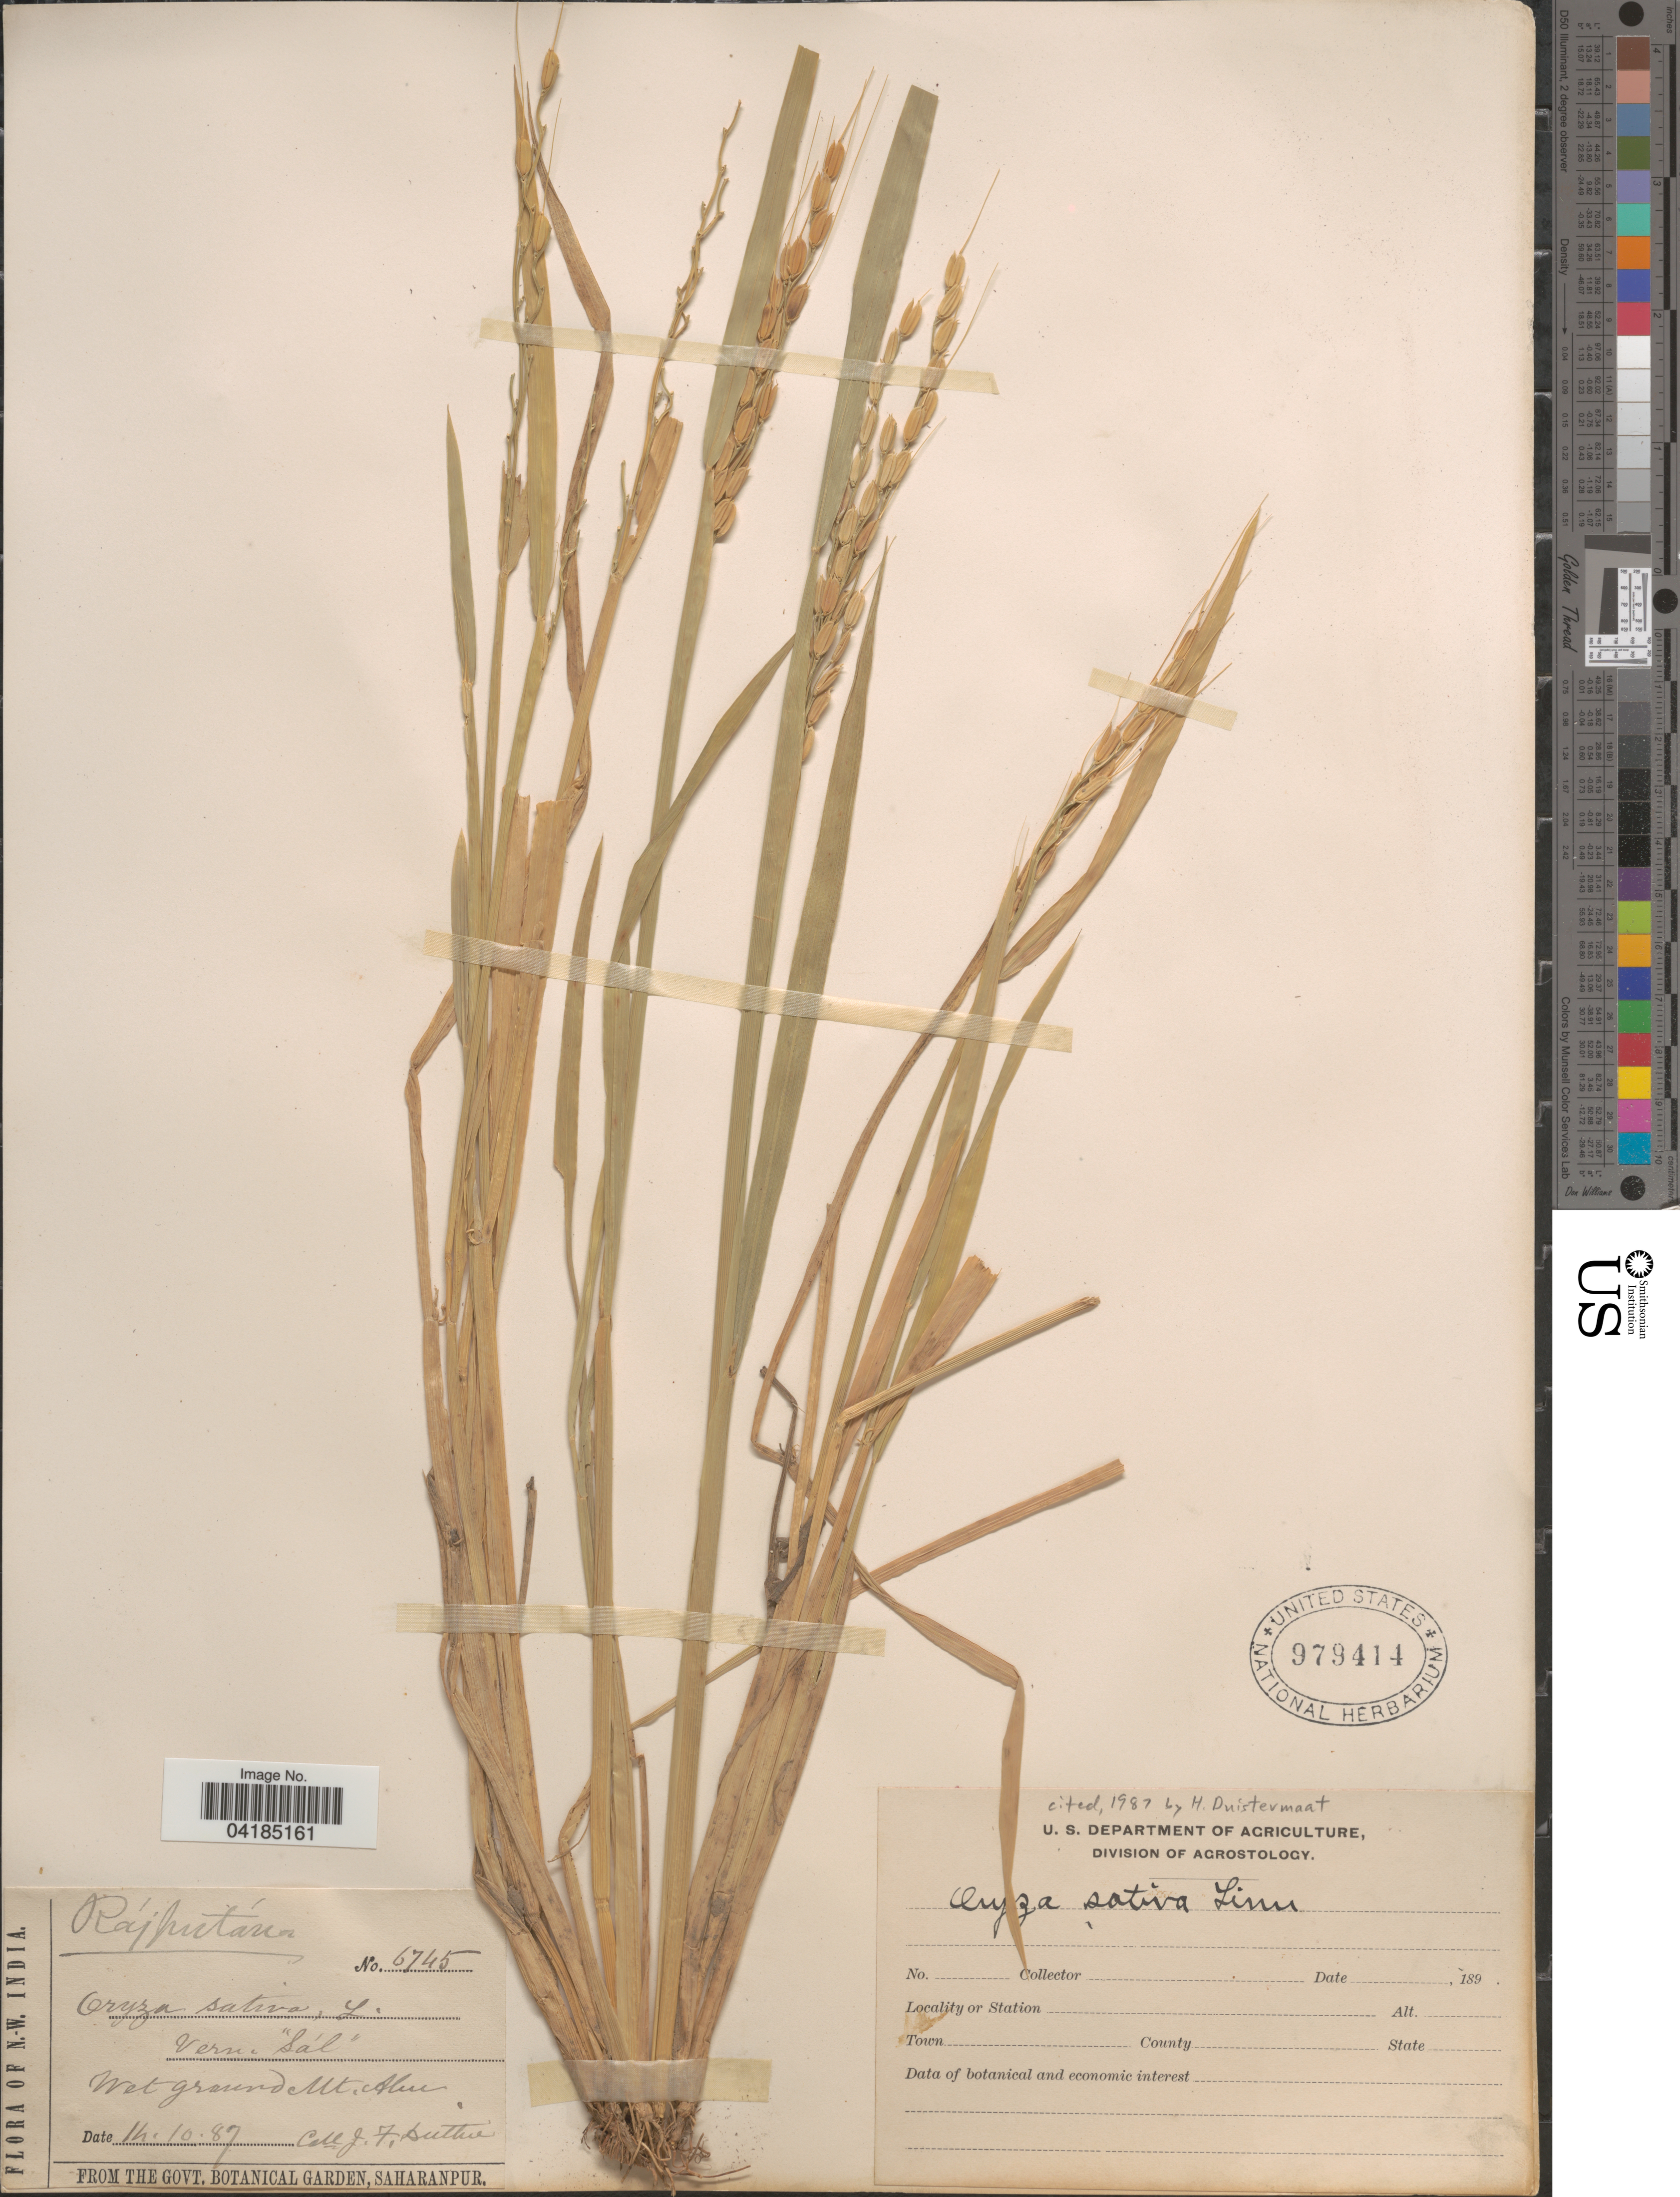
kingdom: Plantae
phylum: Tracheophyta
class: Liliopsida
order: Poales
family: Poaceae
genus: Oryza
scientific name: Oryza sativa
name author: L.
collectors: J. F. Duthie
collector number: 6745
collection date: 1887-10-14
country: India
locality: N.W. India. Wet ground. Mt. Alu [interpreted].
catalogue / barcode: US 979414